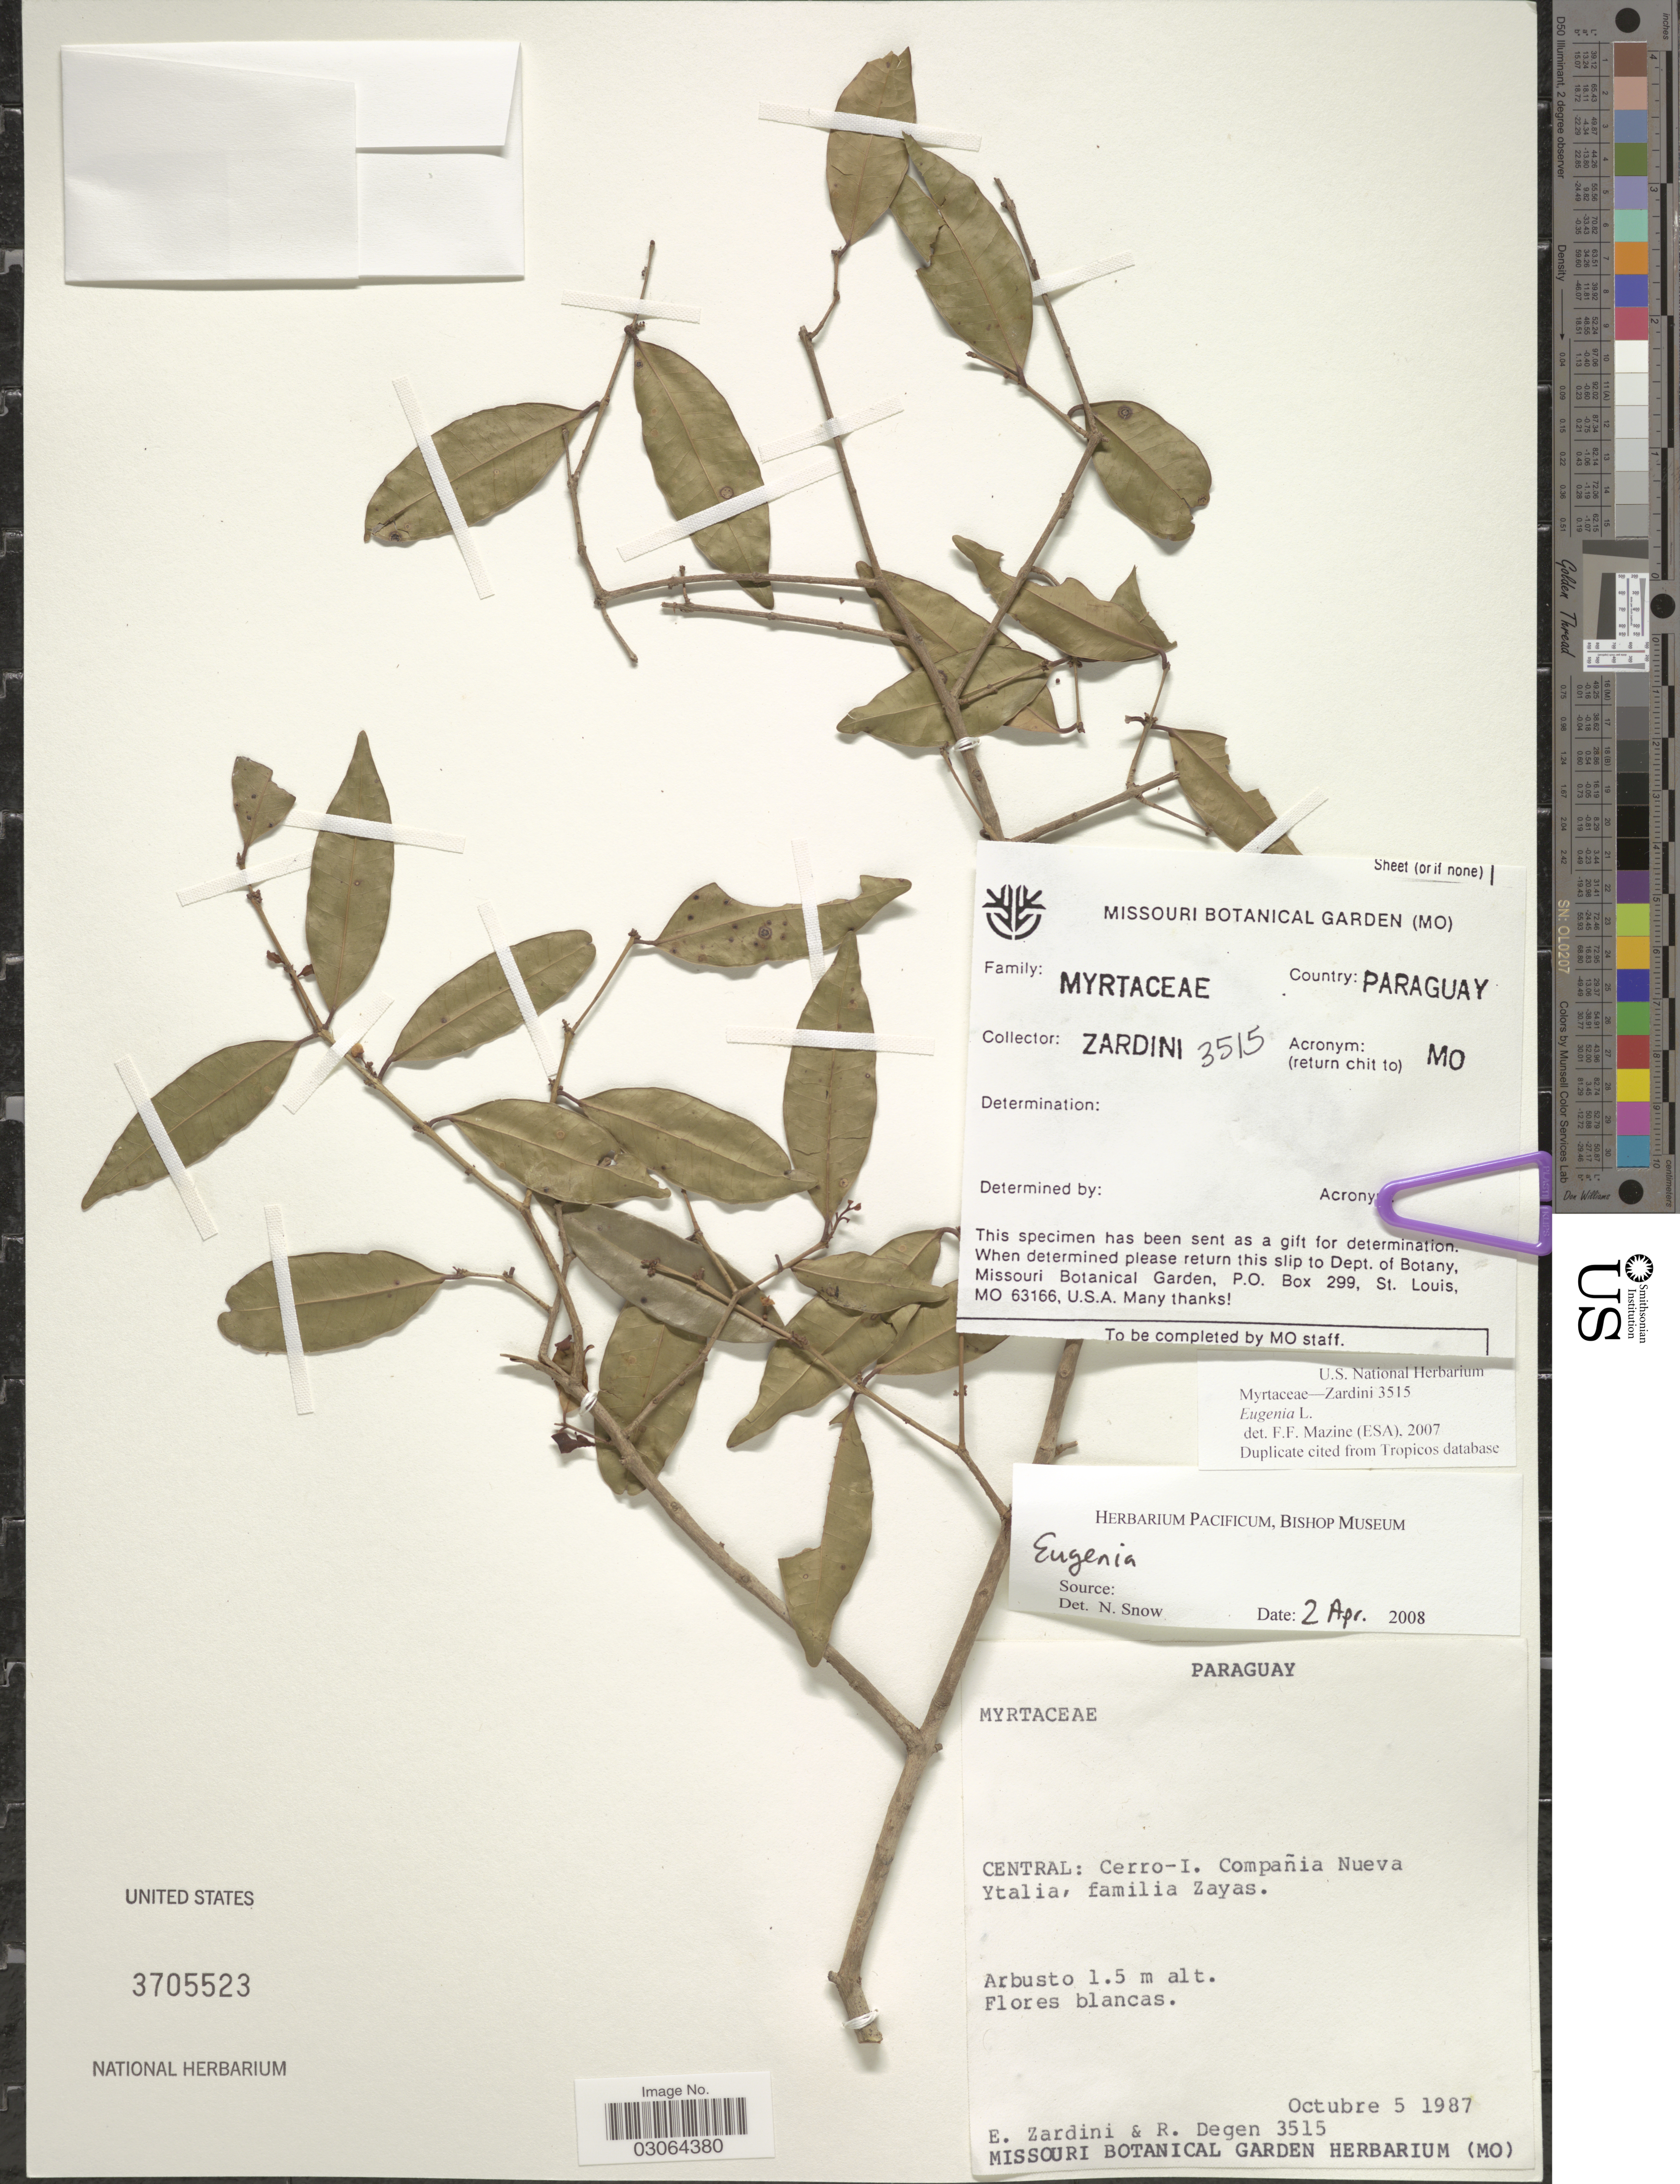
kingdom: Plantae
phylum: Tracheophyta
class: Magnoliopsida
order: Myrtales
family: Myrtaceae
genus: Eugenia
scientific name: Eugenia sp.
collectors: E. Zardini & R. Degen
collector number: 3515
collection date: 1987-10-05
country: Paraguay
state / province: Central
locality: Cerro-I., Compañia Nueva Ytalia, familia Zayas.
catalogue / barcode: US 3705523